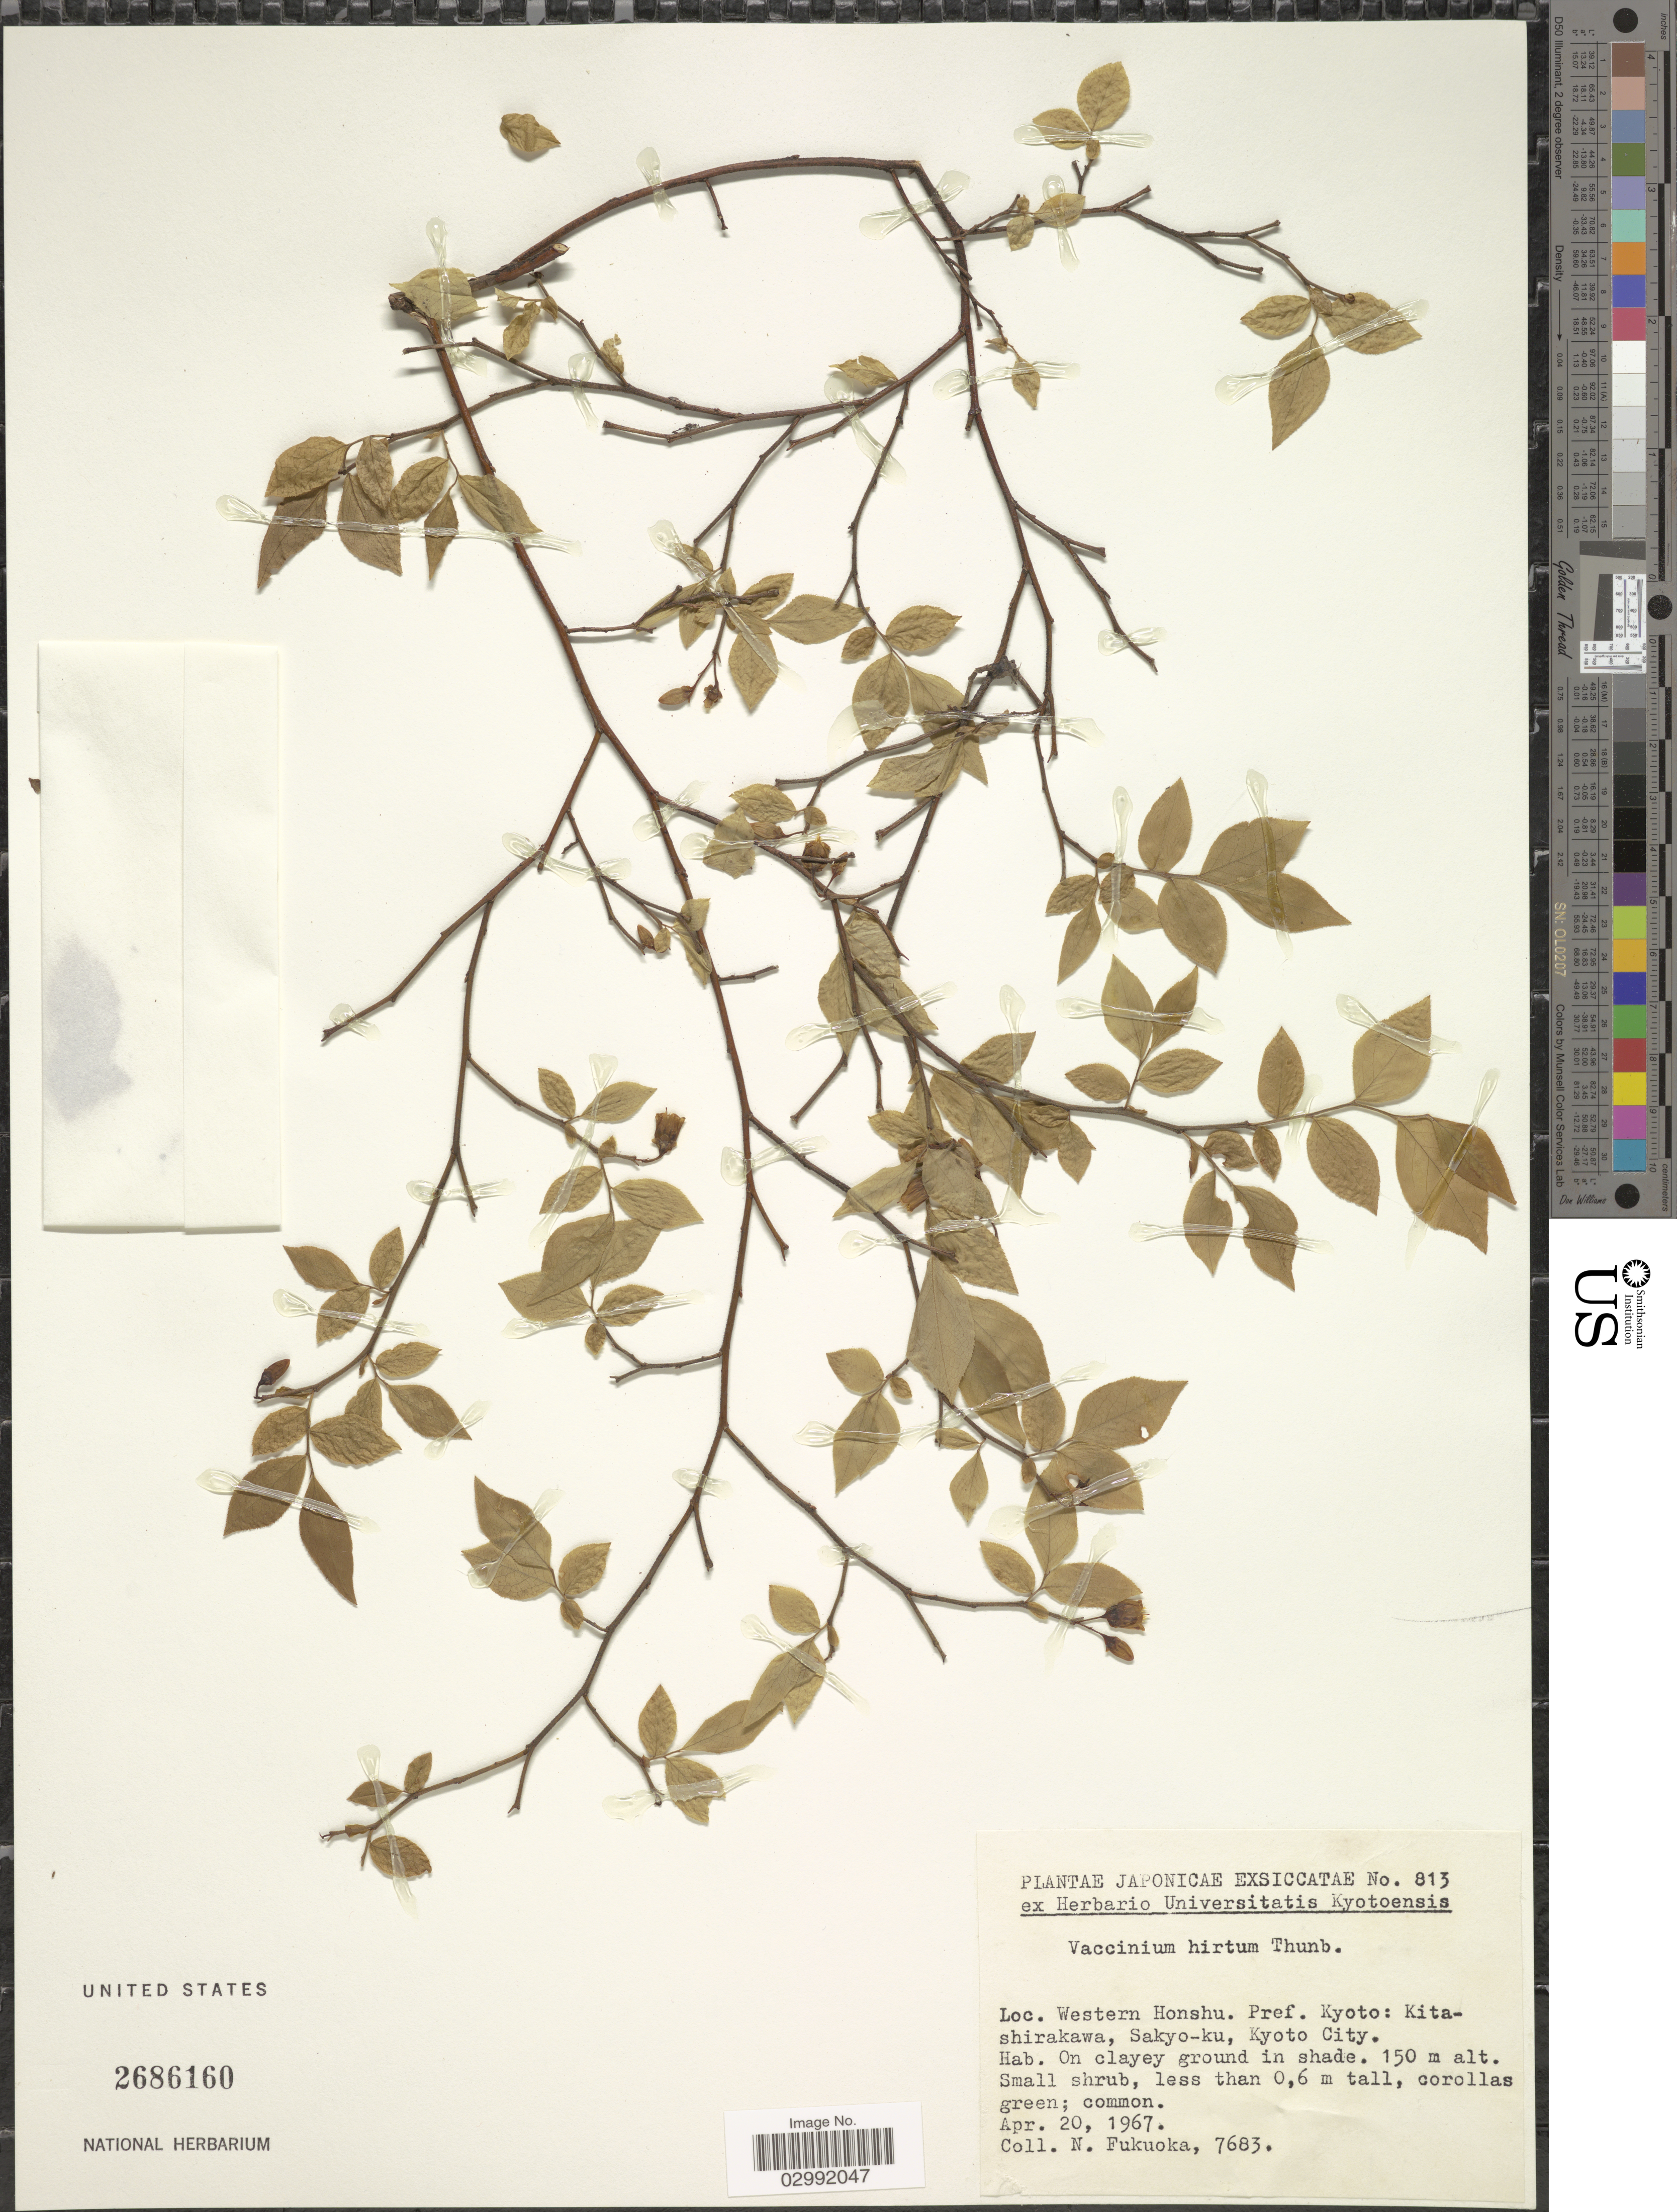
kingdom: Plantae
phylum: Tracheophyta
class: Magnoliopsida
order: Ericales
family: Ericaceae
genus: Vaccinium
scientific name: Vaccinium hirtum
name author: Thunb.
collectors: N. Fukuoka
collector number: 7683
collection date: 1967-04-20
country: Japan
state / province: Kyoto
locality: Western Honshu. Pref. Kyoto: Kitashirakawa, Sakyo-ku, Kyoto City.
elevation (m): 150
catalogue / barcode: US 2686160